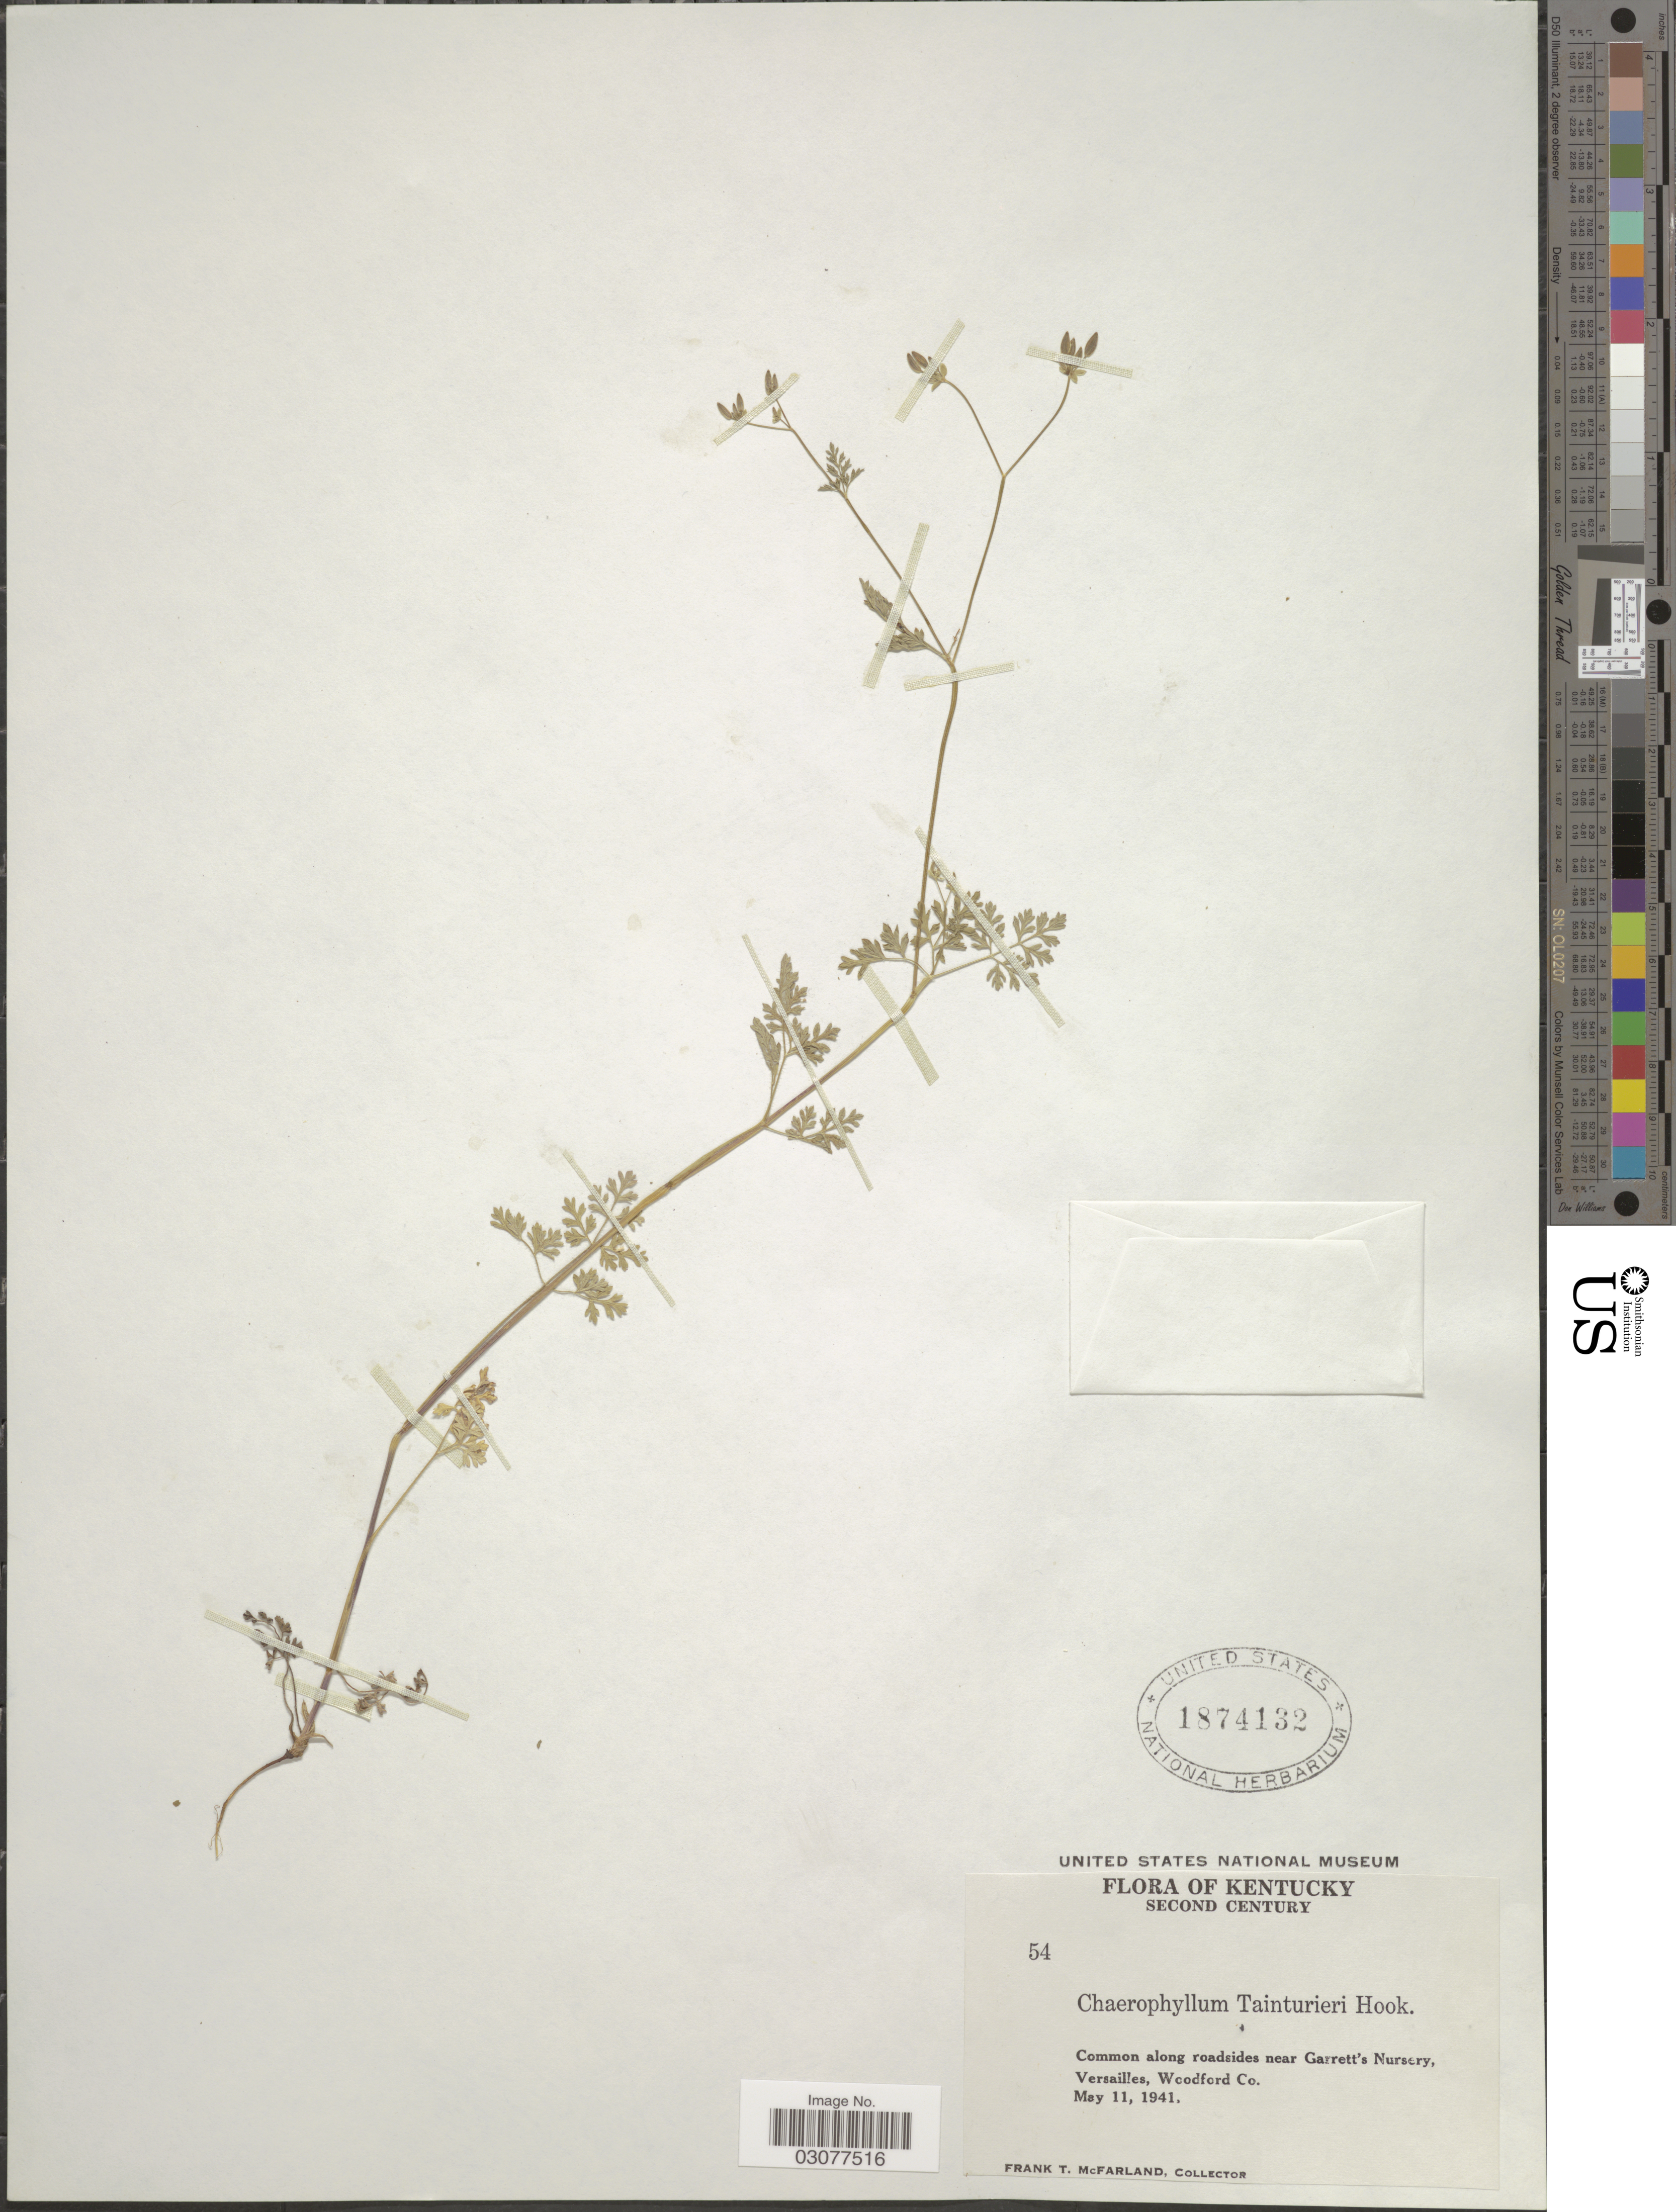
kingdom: Plantae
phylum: Tracheophyta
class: Magnoliopsida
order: Apiales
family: Apiaceae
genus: Chaerophyllum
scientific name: Chaerophyllum procumbens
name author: (L.) Crantz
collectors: F. McFarland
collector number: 54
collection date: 1941-05-11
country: United States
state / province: Kentucky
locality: Second Century, Common along roadsides near Garrett's Nursery, Versailles, Woodford Co.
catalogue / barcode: US 1874132